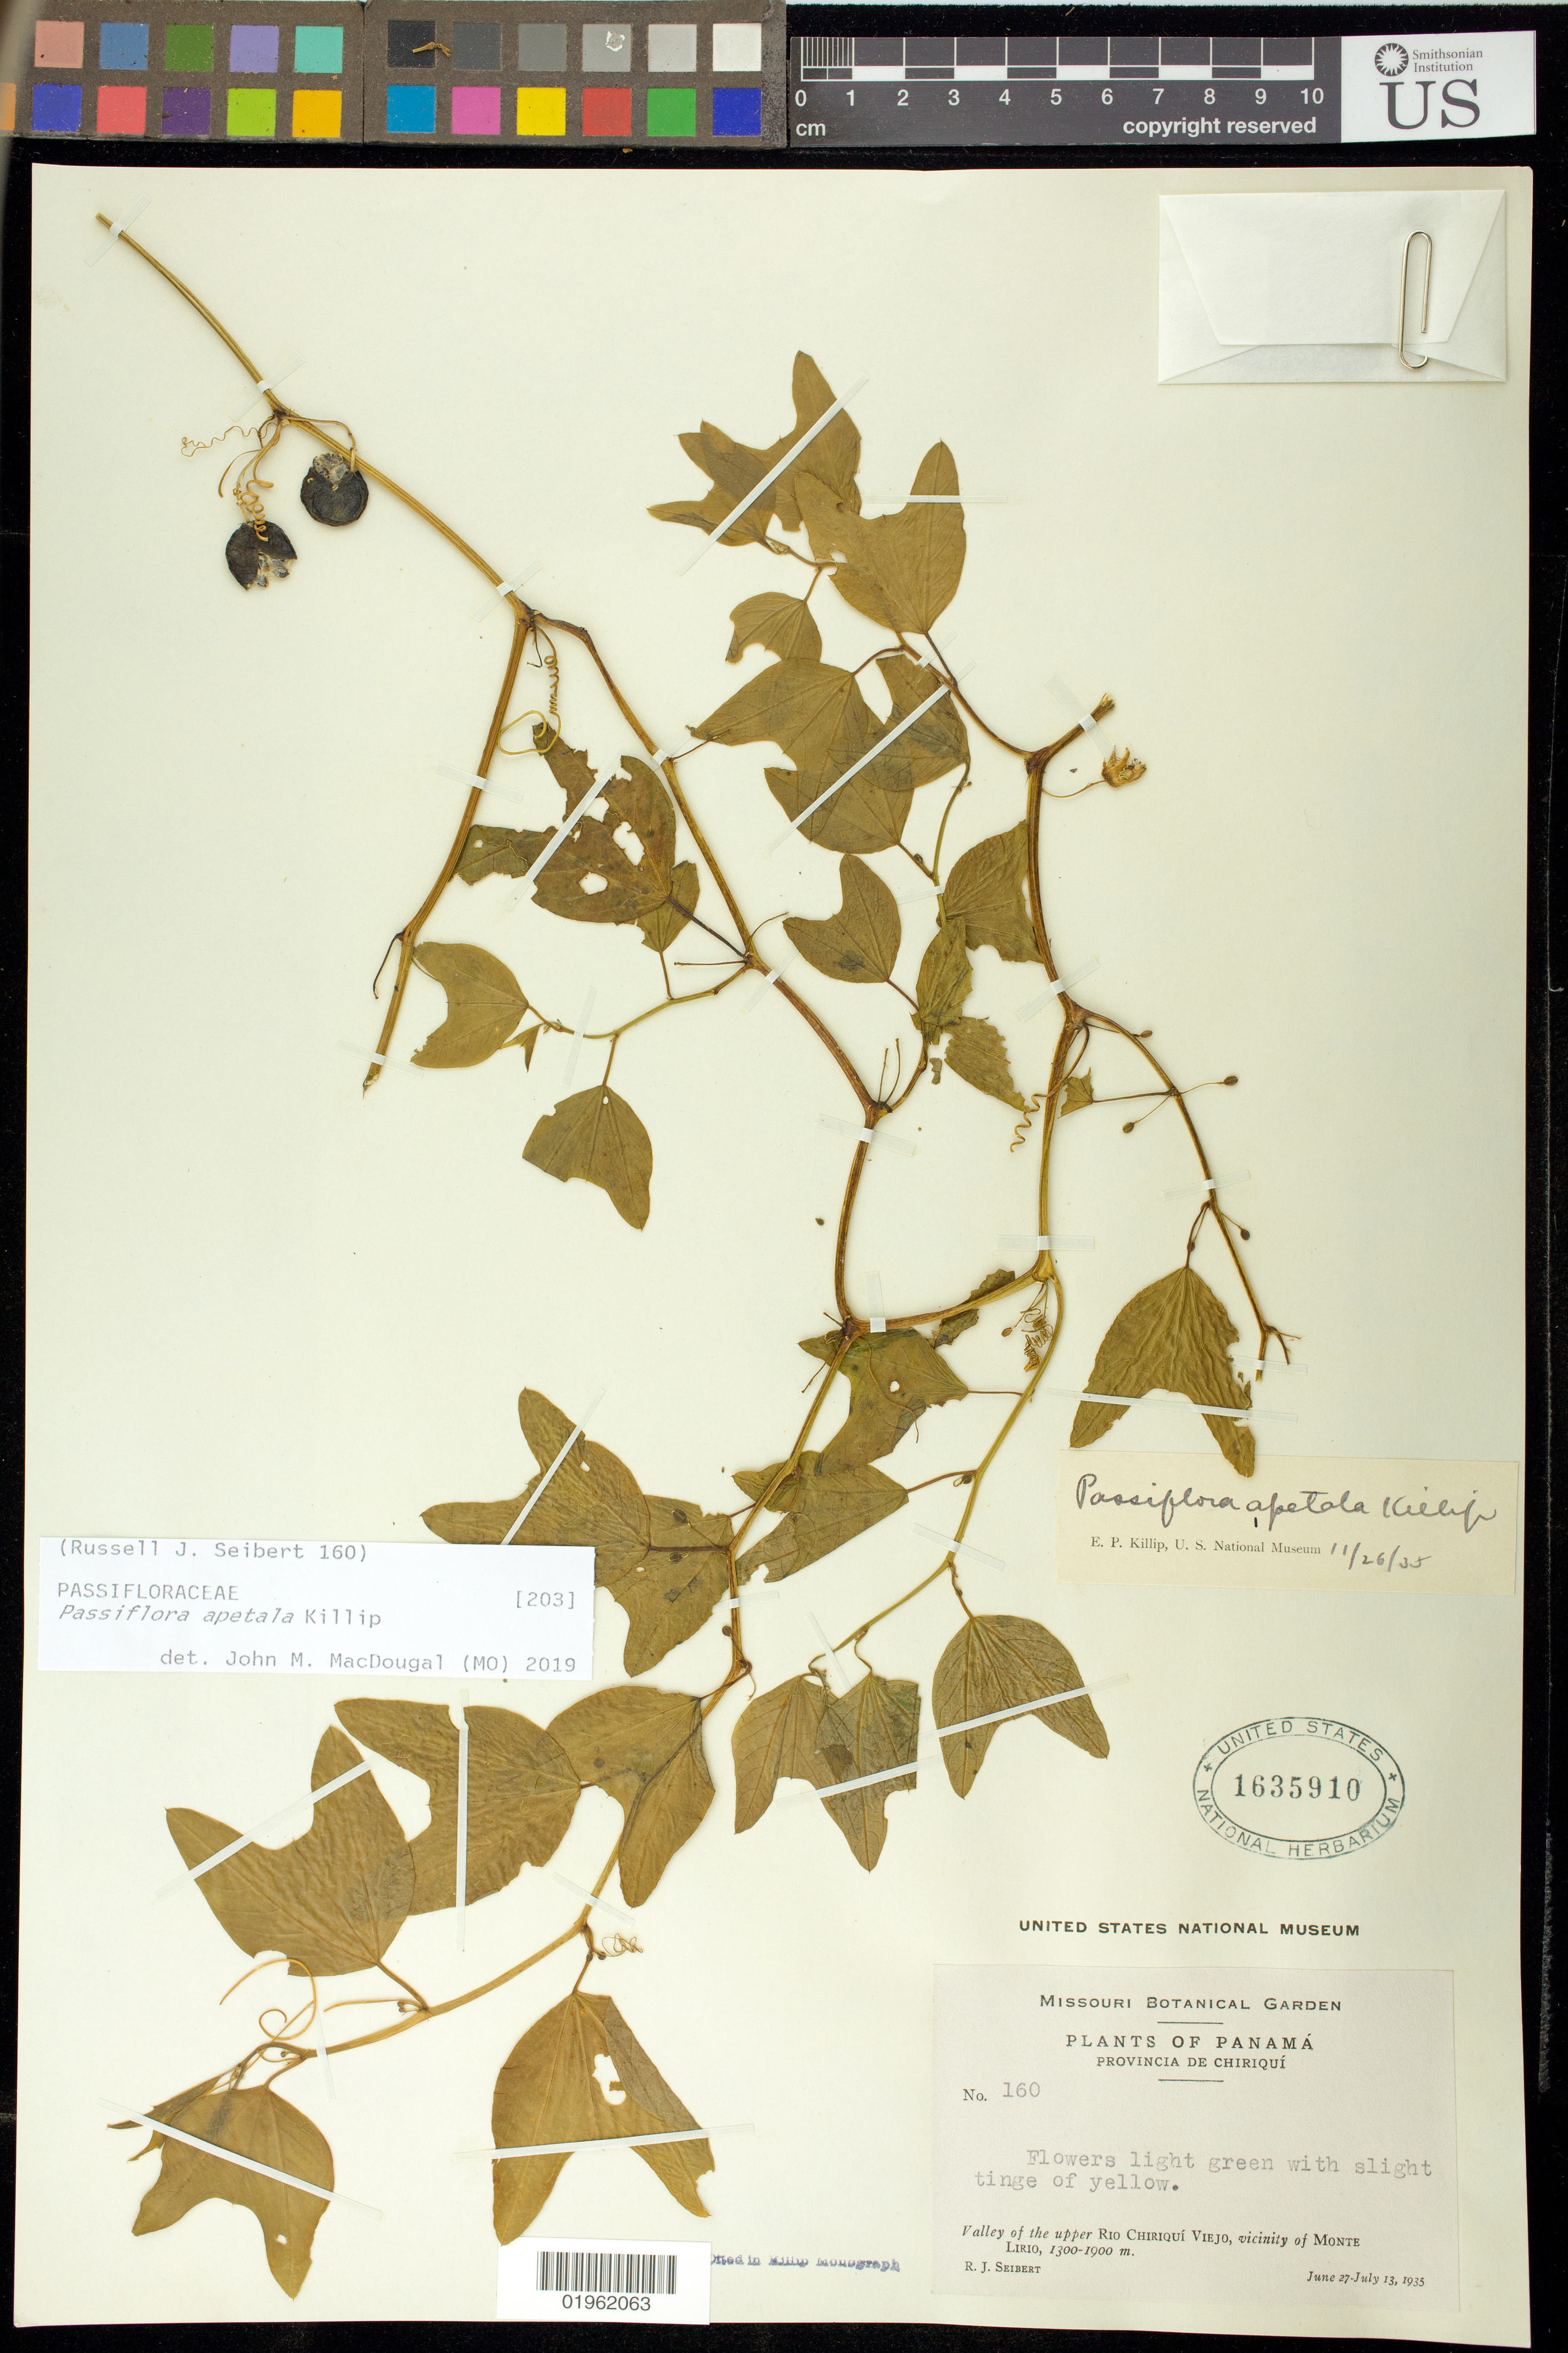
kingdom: Plantae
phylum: Tracheophyta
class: Magnoliopsida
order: Malpighiales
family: Passifloraceae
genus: Passiflora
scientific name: Passiflora apetala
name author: Killip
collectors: R. J. Seibert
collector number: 160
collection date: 1935-06-27/1935-07-13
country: Panama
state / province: Chiriqui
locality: Valley of the upper Rio Chiriqui Viejo, vicinity of Monte Lirio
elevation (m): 1300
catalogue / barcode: US 1635910